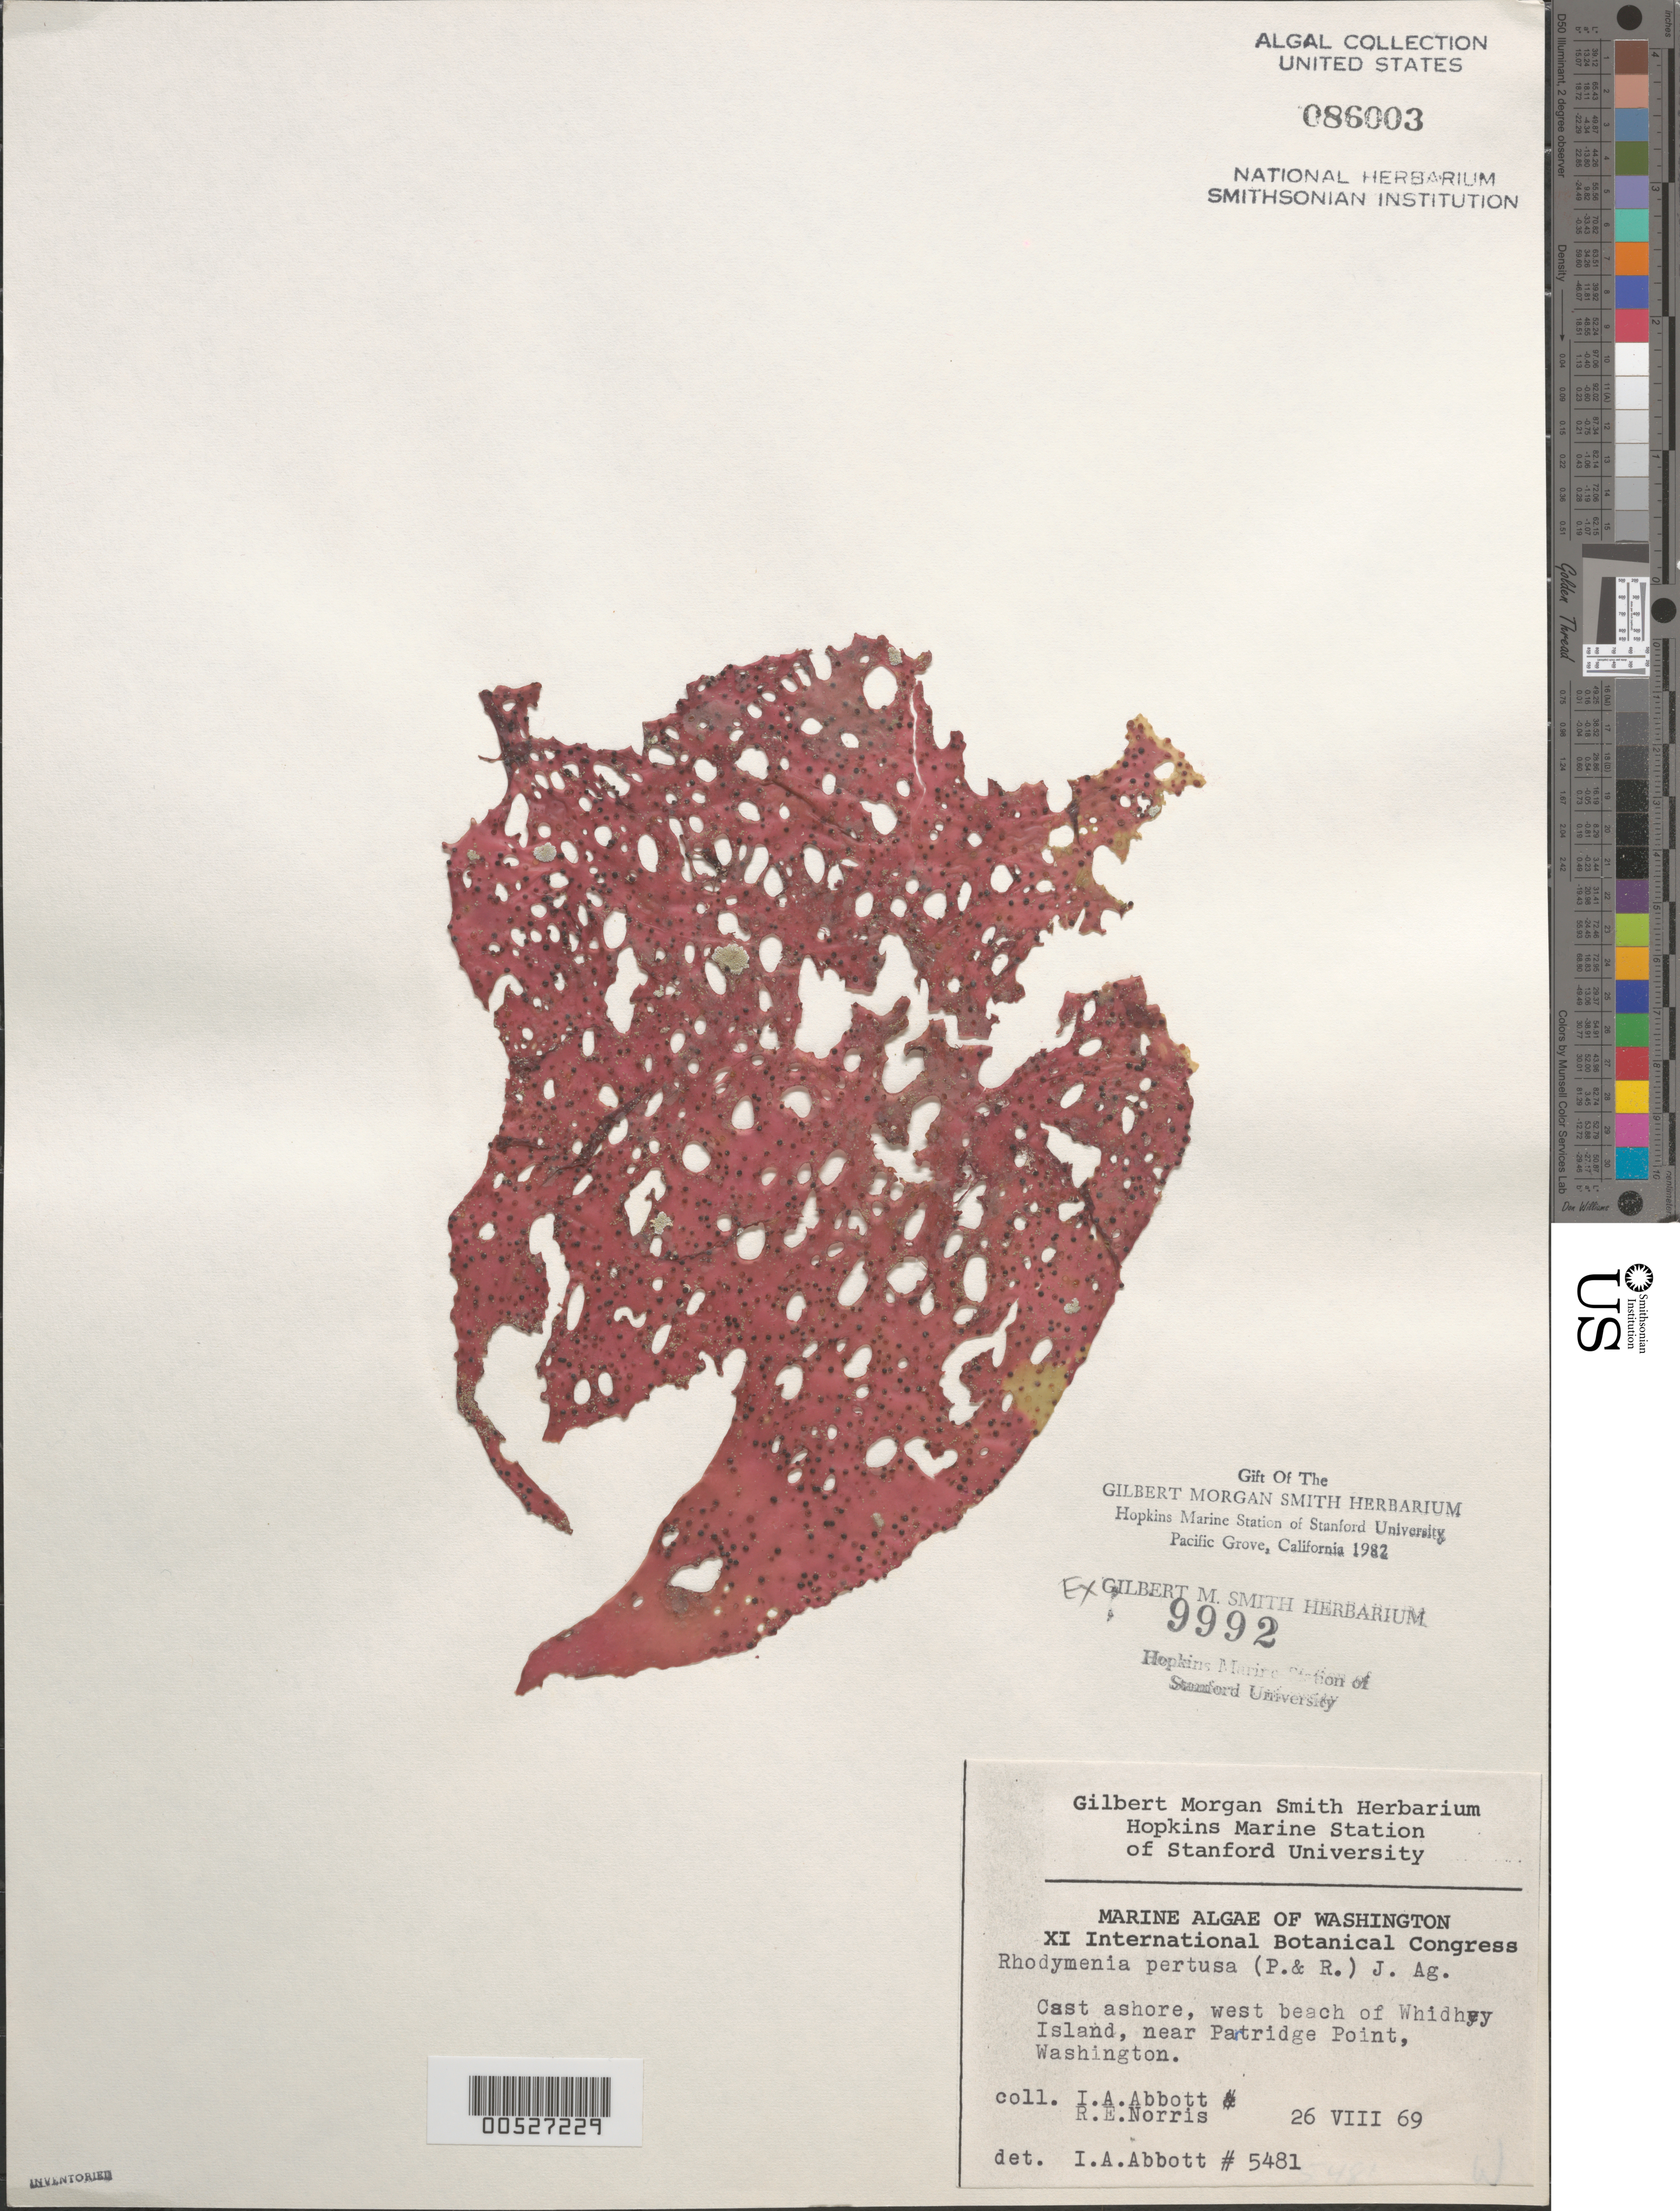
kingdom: Plantae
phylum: Rhodophyta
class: Florideophyceae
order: Rhodymeniales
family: Rhodymeniaceae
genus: Rhodymenia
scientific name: Rhodymenia pertusa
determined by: Abbott, Isabella A.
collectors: I. A. Abbott & R. E. Norris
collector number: IAA 5481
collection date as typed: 26 Aug 1969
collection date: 1969-08-26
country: United States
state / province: Washington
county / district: Island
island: Whidbey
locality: West Beach near Partridge Point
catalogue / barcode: US 86003